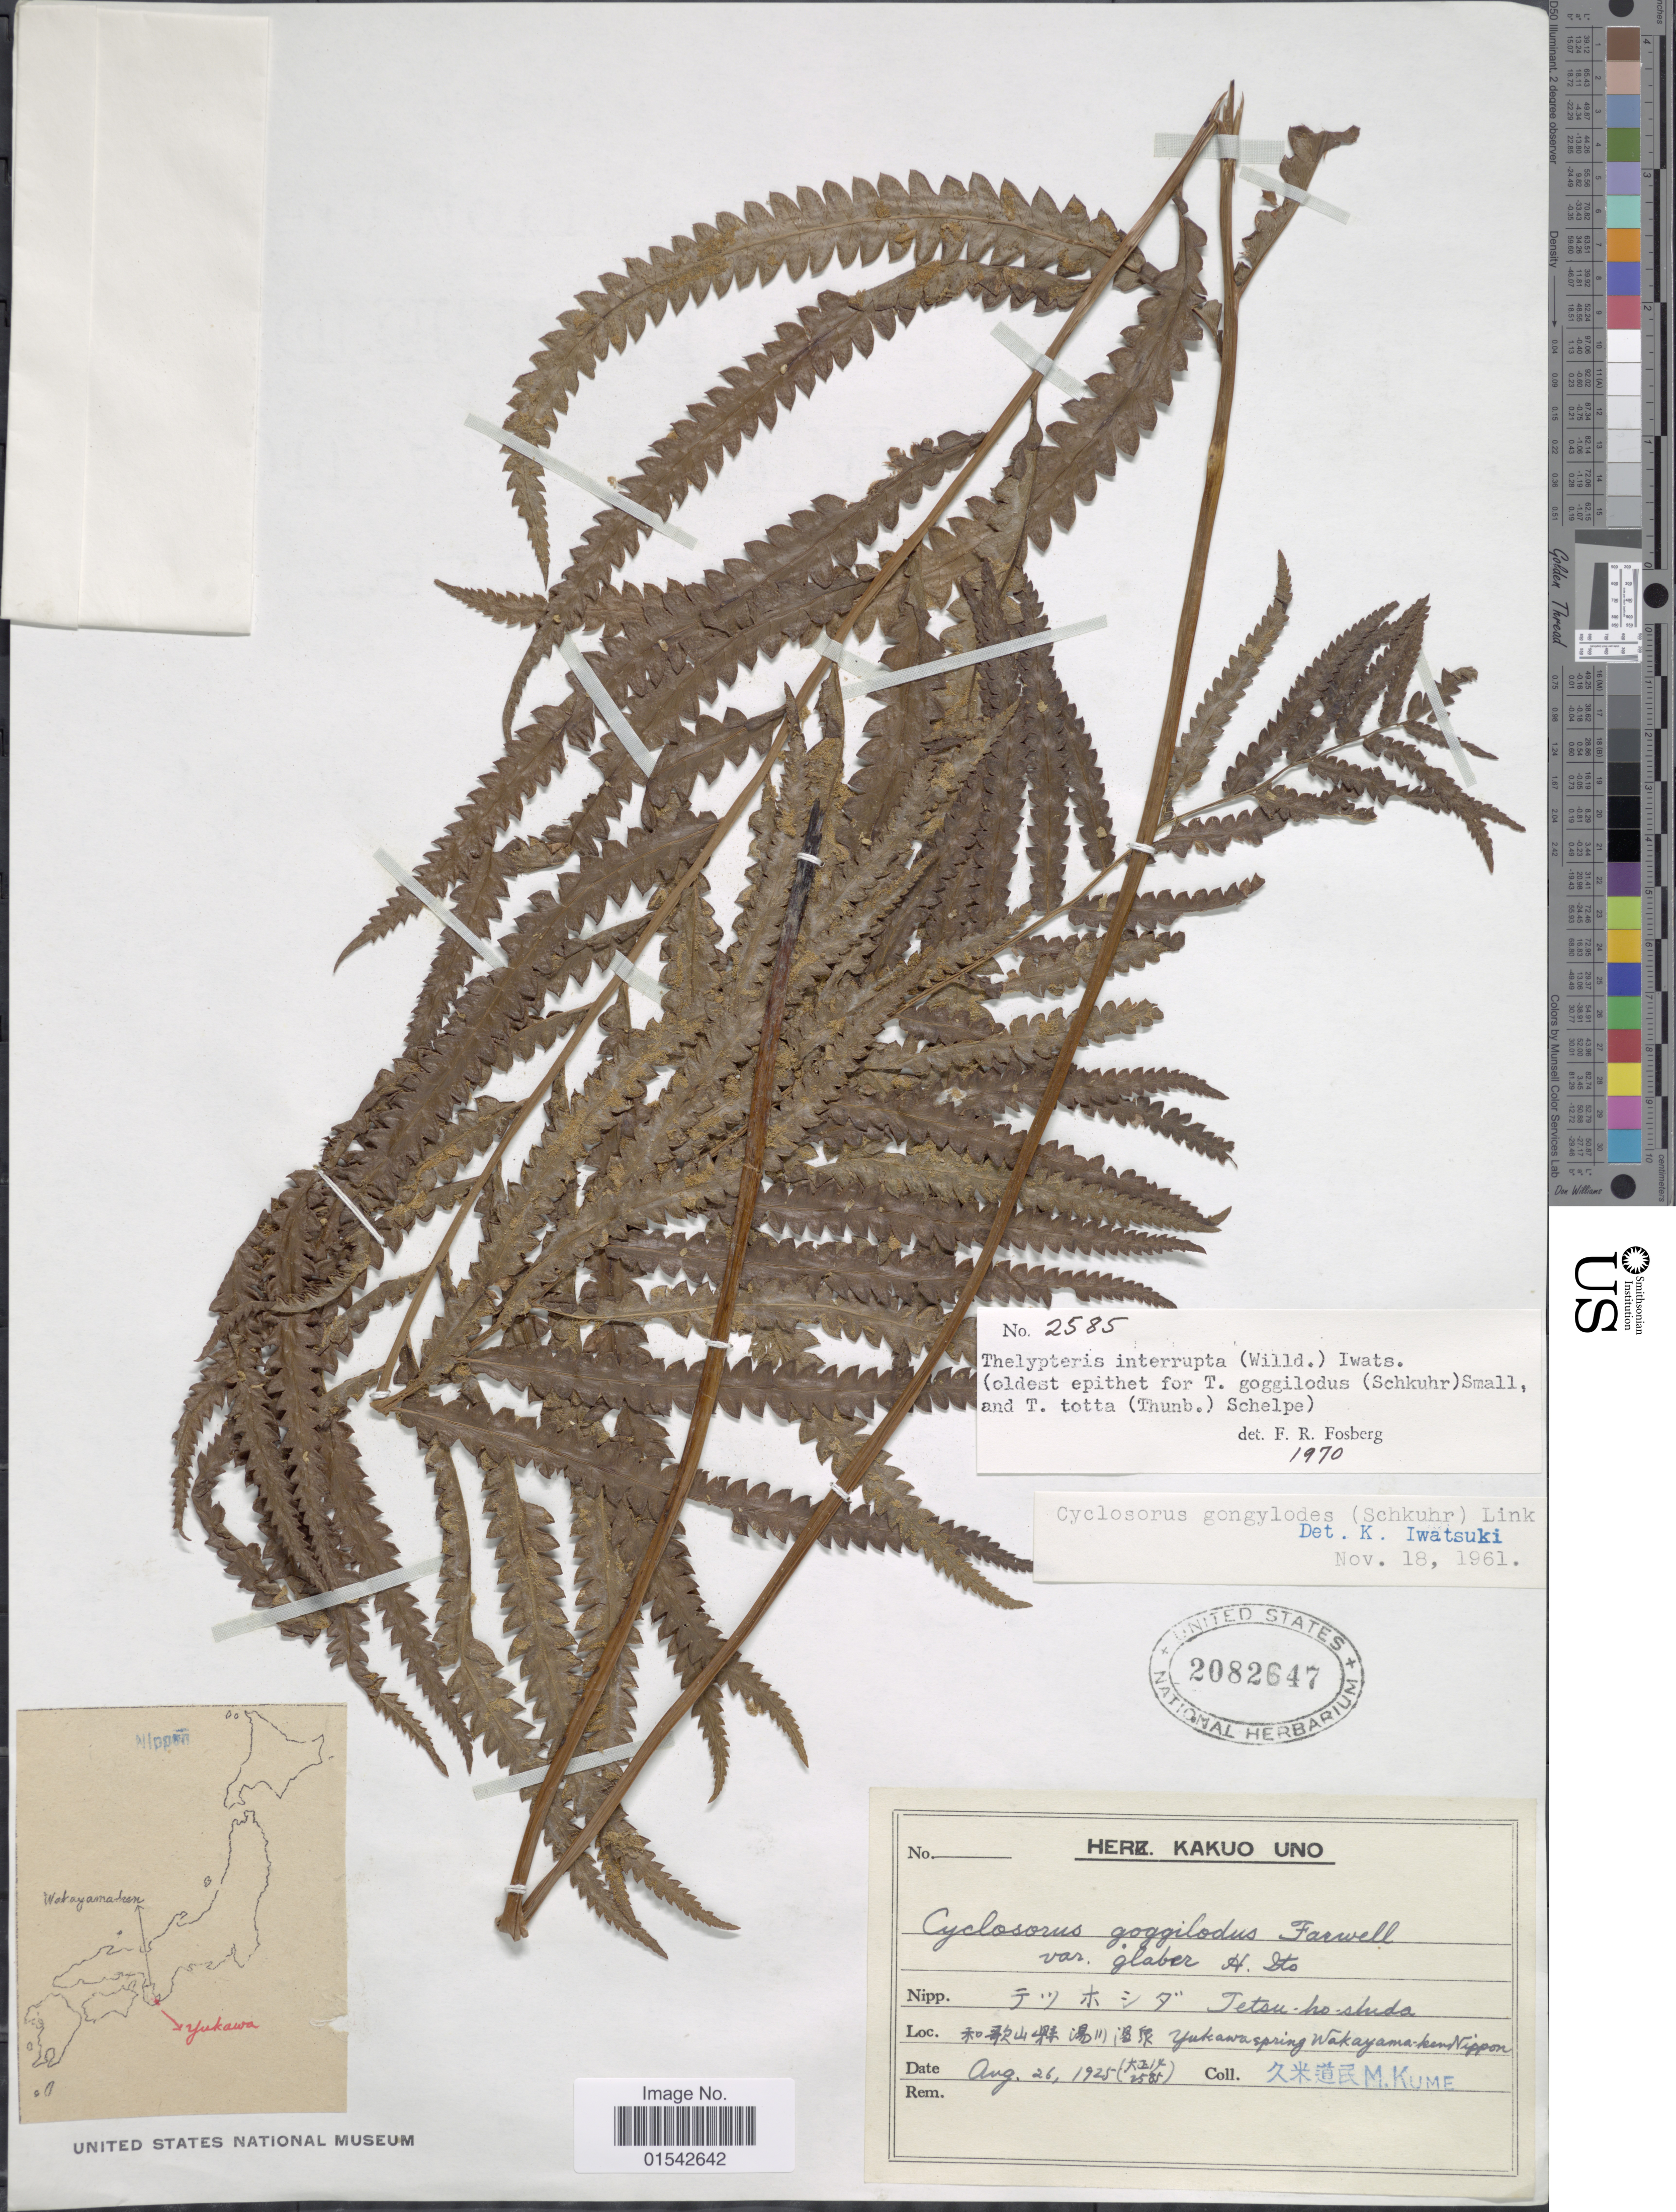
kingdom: Plantae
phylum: Tracheophyta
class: Polypodiopsida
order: Polypodiales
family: Thelypteridaceae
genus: Cyclosorus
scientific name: Cyclosorus interruptus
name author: (Willd.) H. Itô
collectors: M. Kume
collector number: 2585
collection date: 1925-08-26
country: Japan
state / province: Wakayama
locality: Yukawa spring, Wakayama-ken Nippon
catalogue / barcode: US 2082647